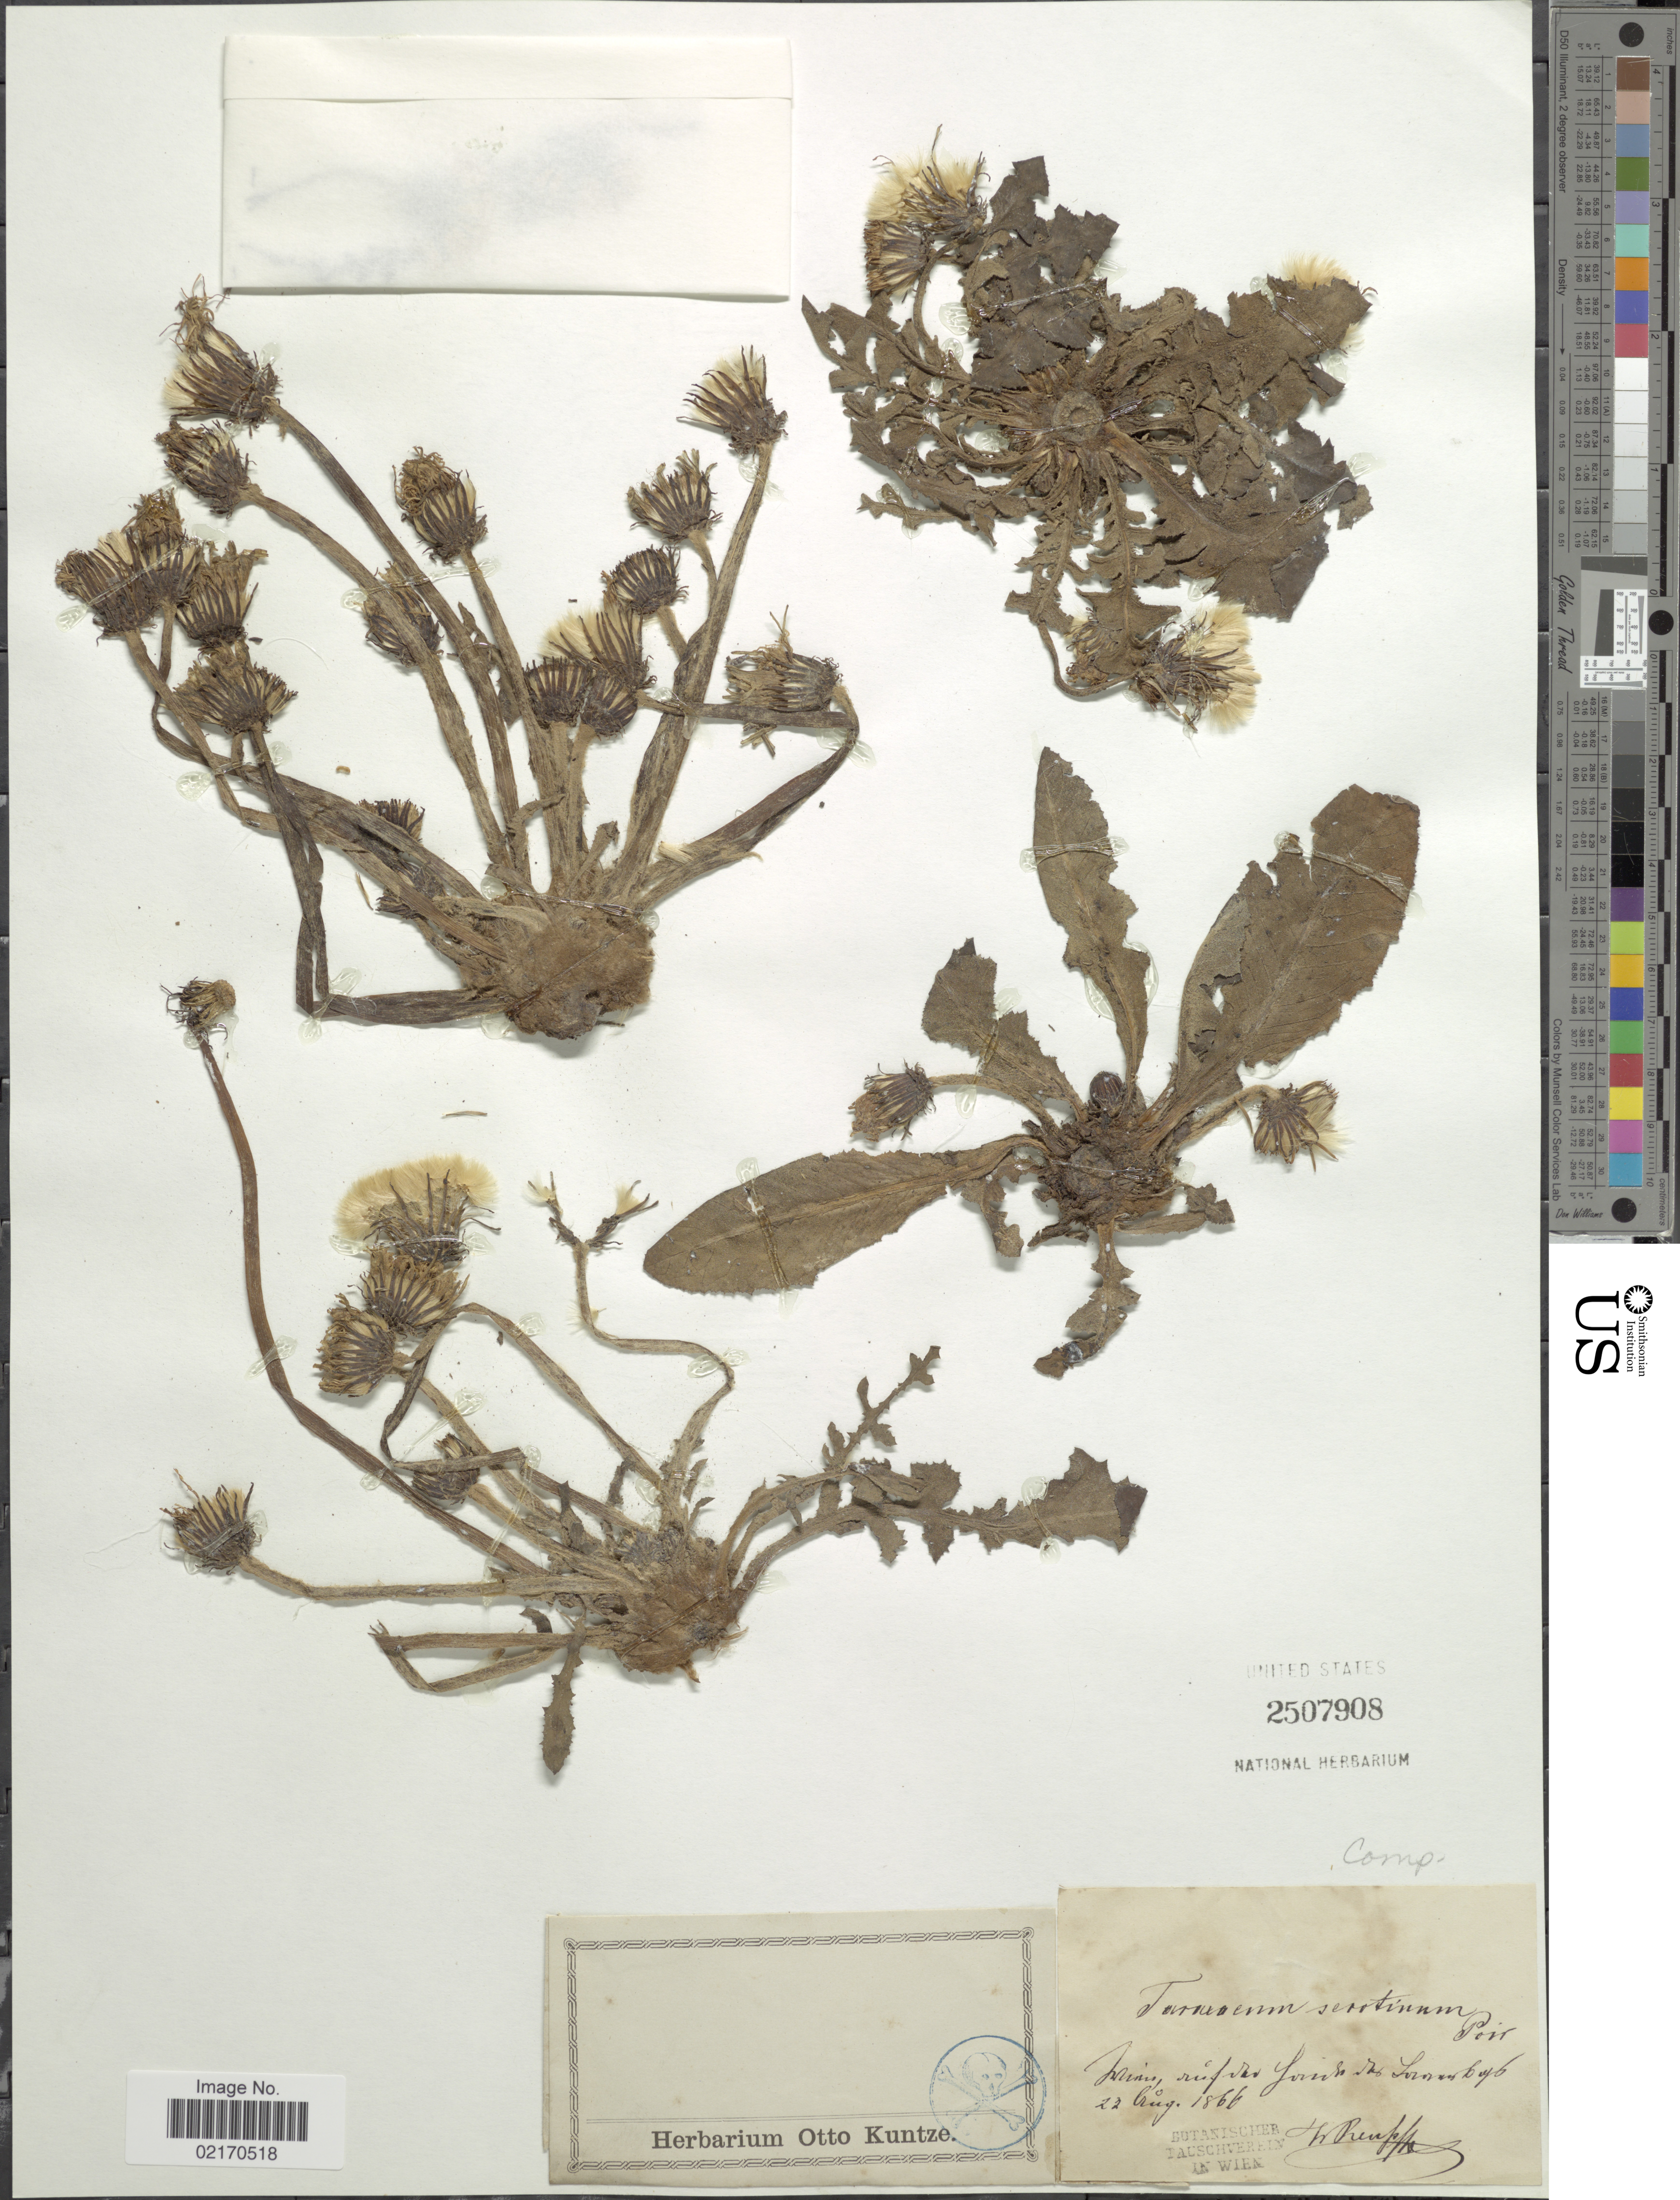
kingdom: Plantae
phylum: Tracheophyta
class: Magnoliopsida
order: Asterales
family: Asteraceae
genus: Taraxacum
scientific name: Taraxacum serotinum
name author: (Waldst. & Kit.) Fisch.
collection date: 1866-08-23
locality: Krino auf Joinso vad Lorensbyb. [interpreted]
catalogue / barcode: US 2507908